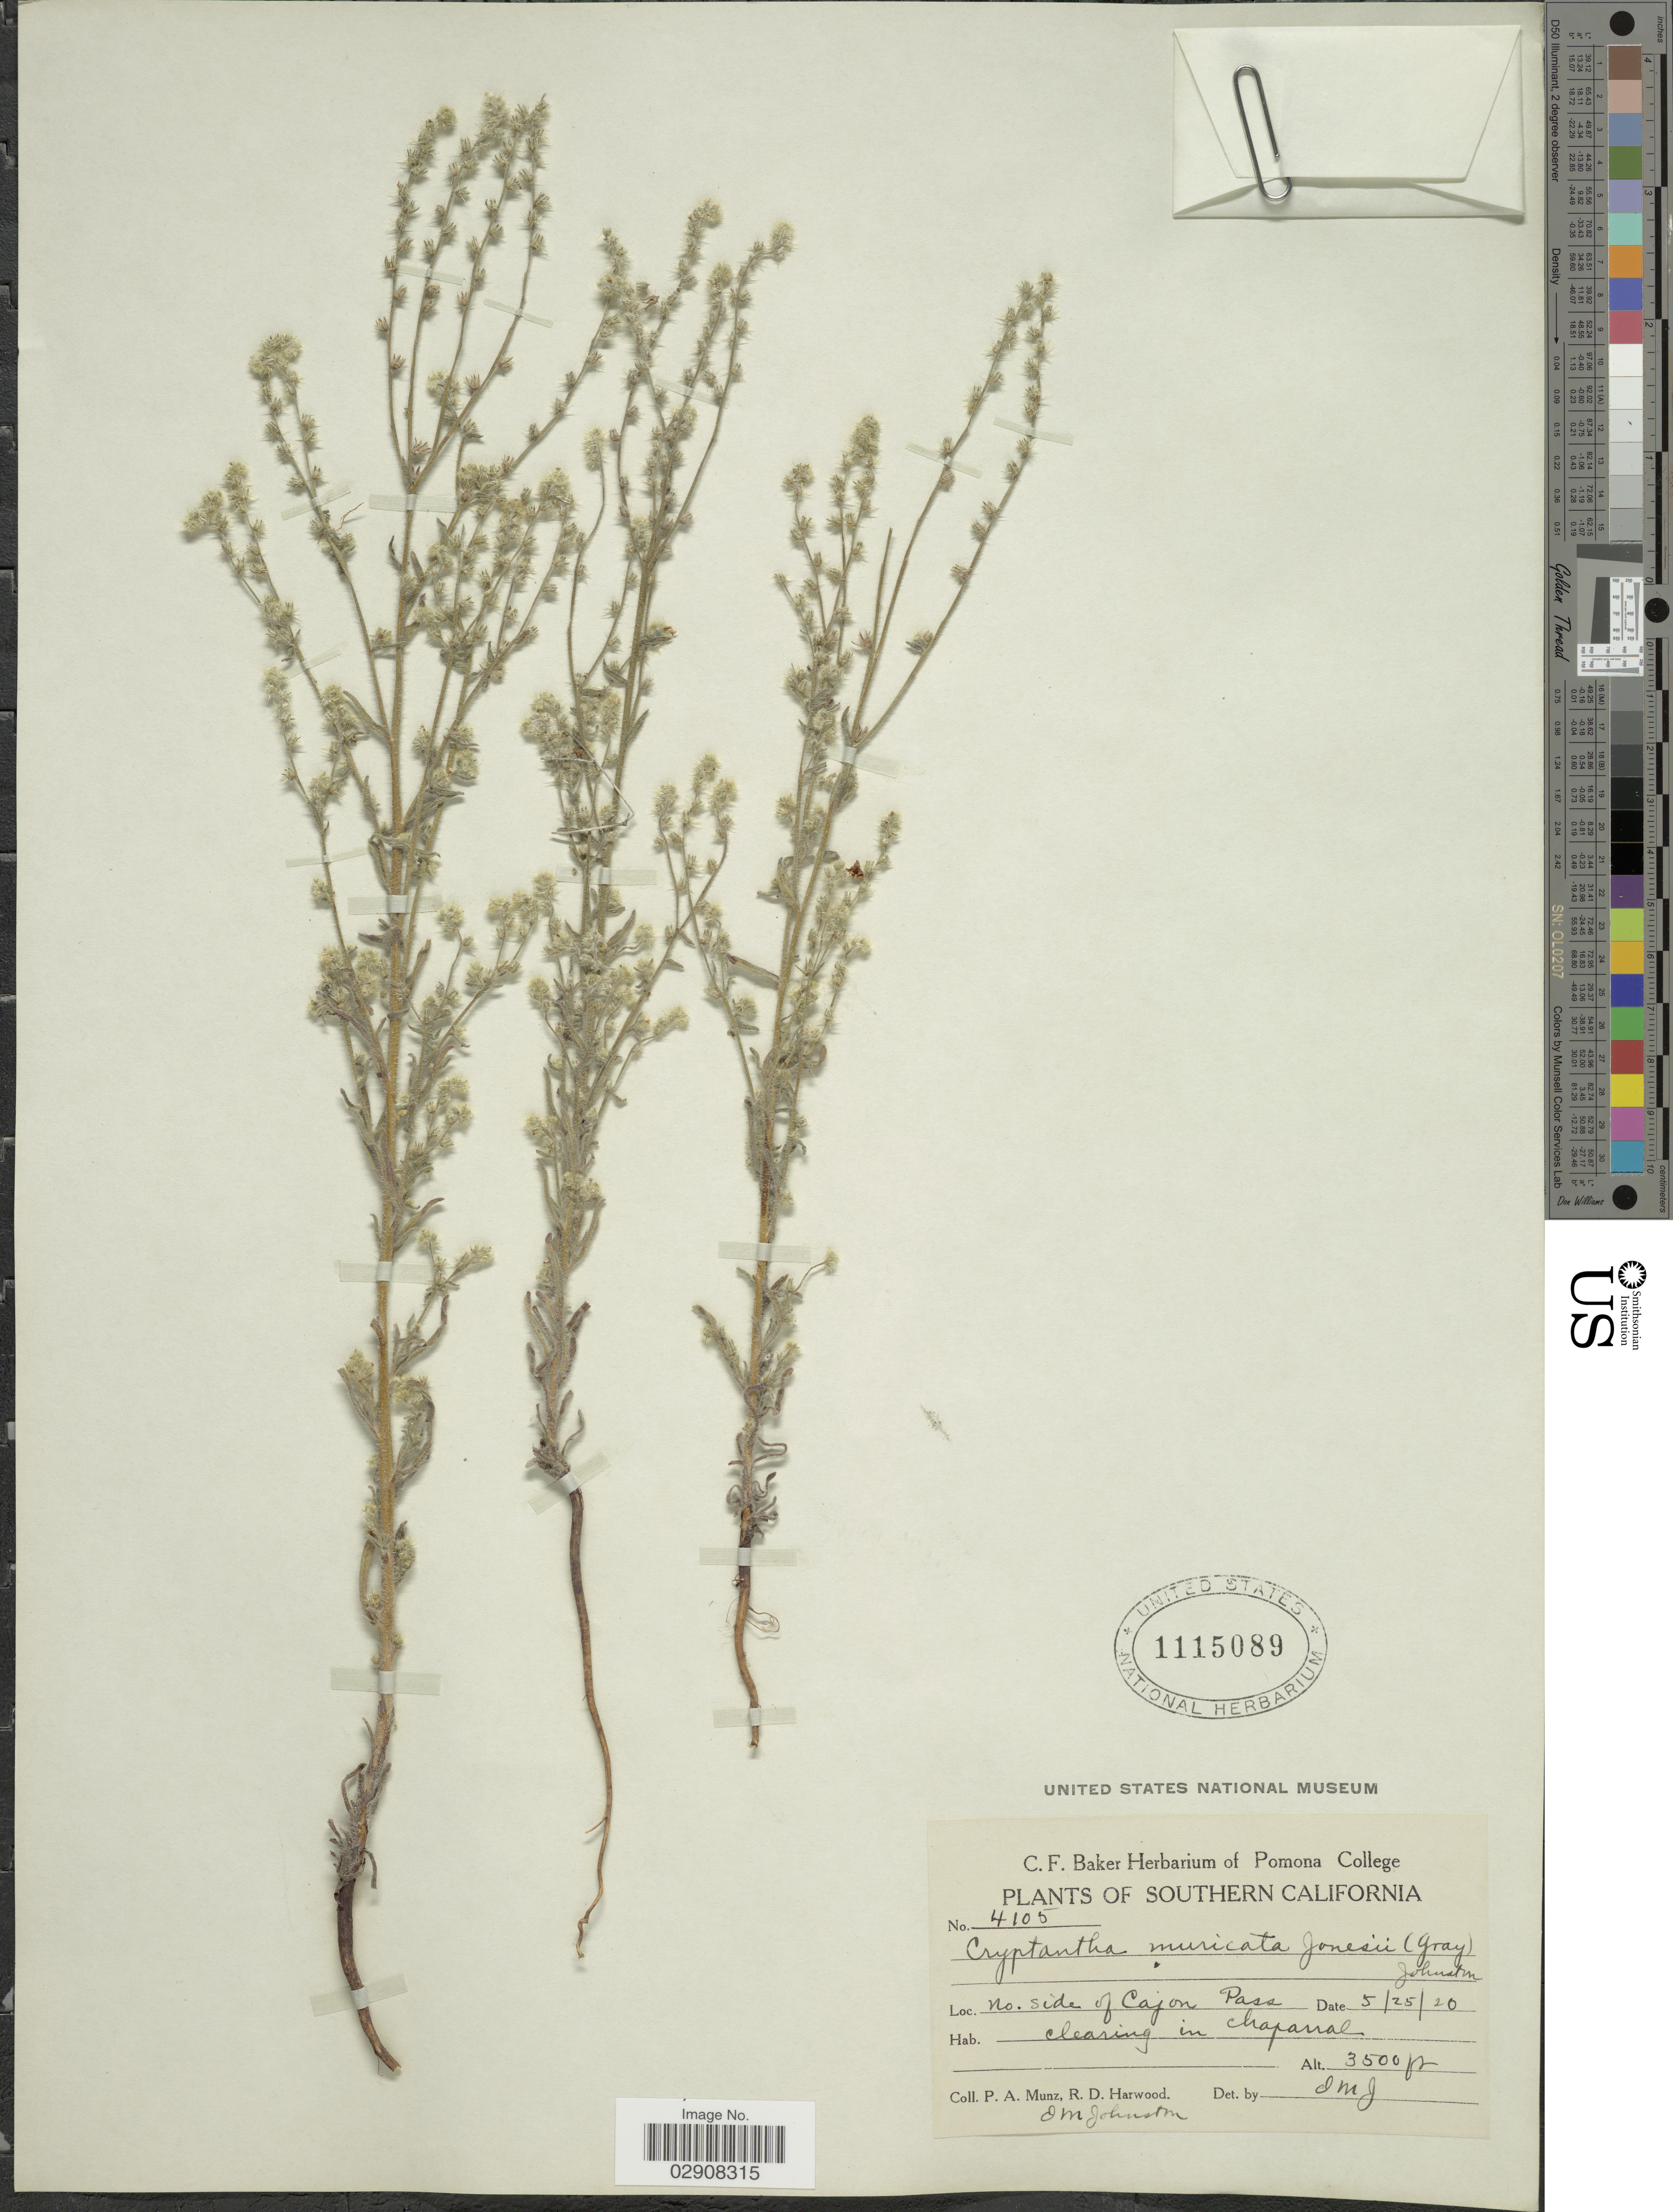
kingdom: Plantae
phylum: Tracheophyta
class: Magnoliopsida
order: Boraginales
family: Boraginaceae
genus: Cryptantha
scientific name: Cryptantha muricata var. jonesii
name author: (A. Gray) I.M. Johnst.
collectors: P. A. Munz, R. Harwood & I.M. Johnston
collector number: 4105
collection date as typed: Transcribed d/m/y: 25/5/20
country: United States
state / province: California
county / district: San Bernardino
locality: Southern California. No. side of Cajon Pass.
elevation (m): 1067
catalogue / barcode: US 1115089